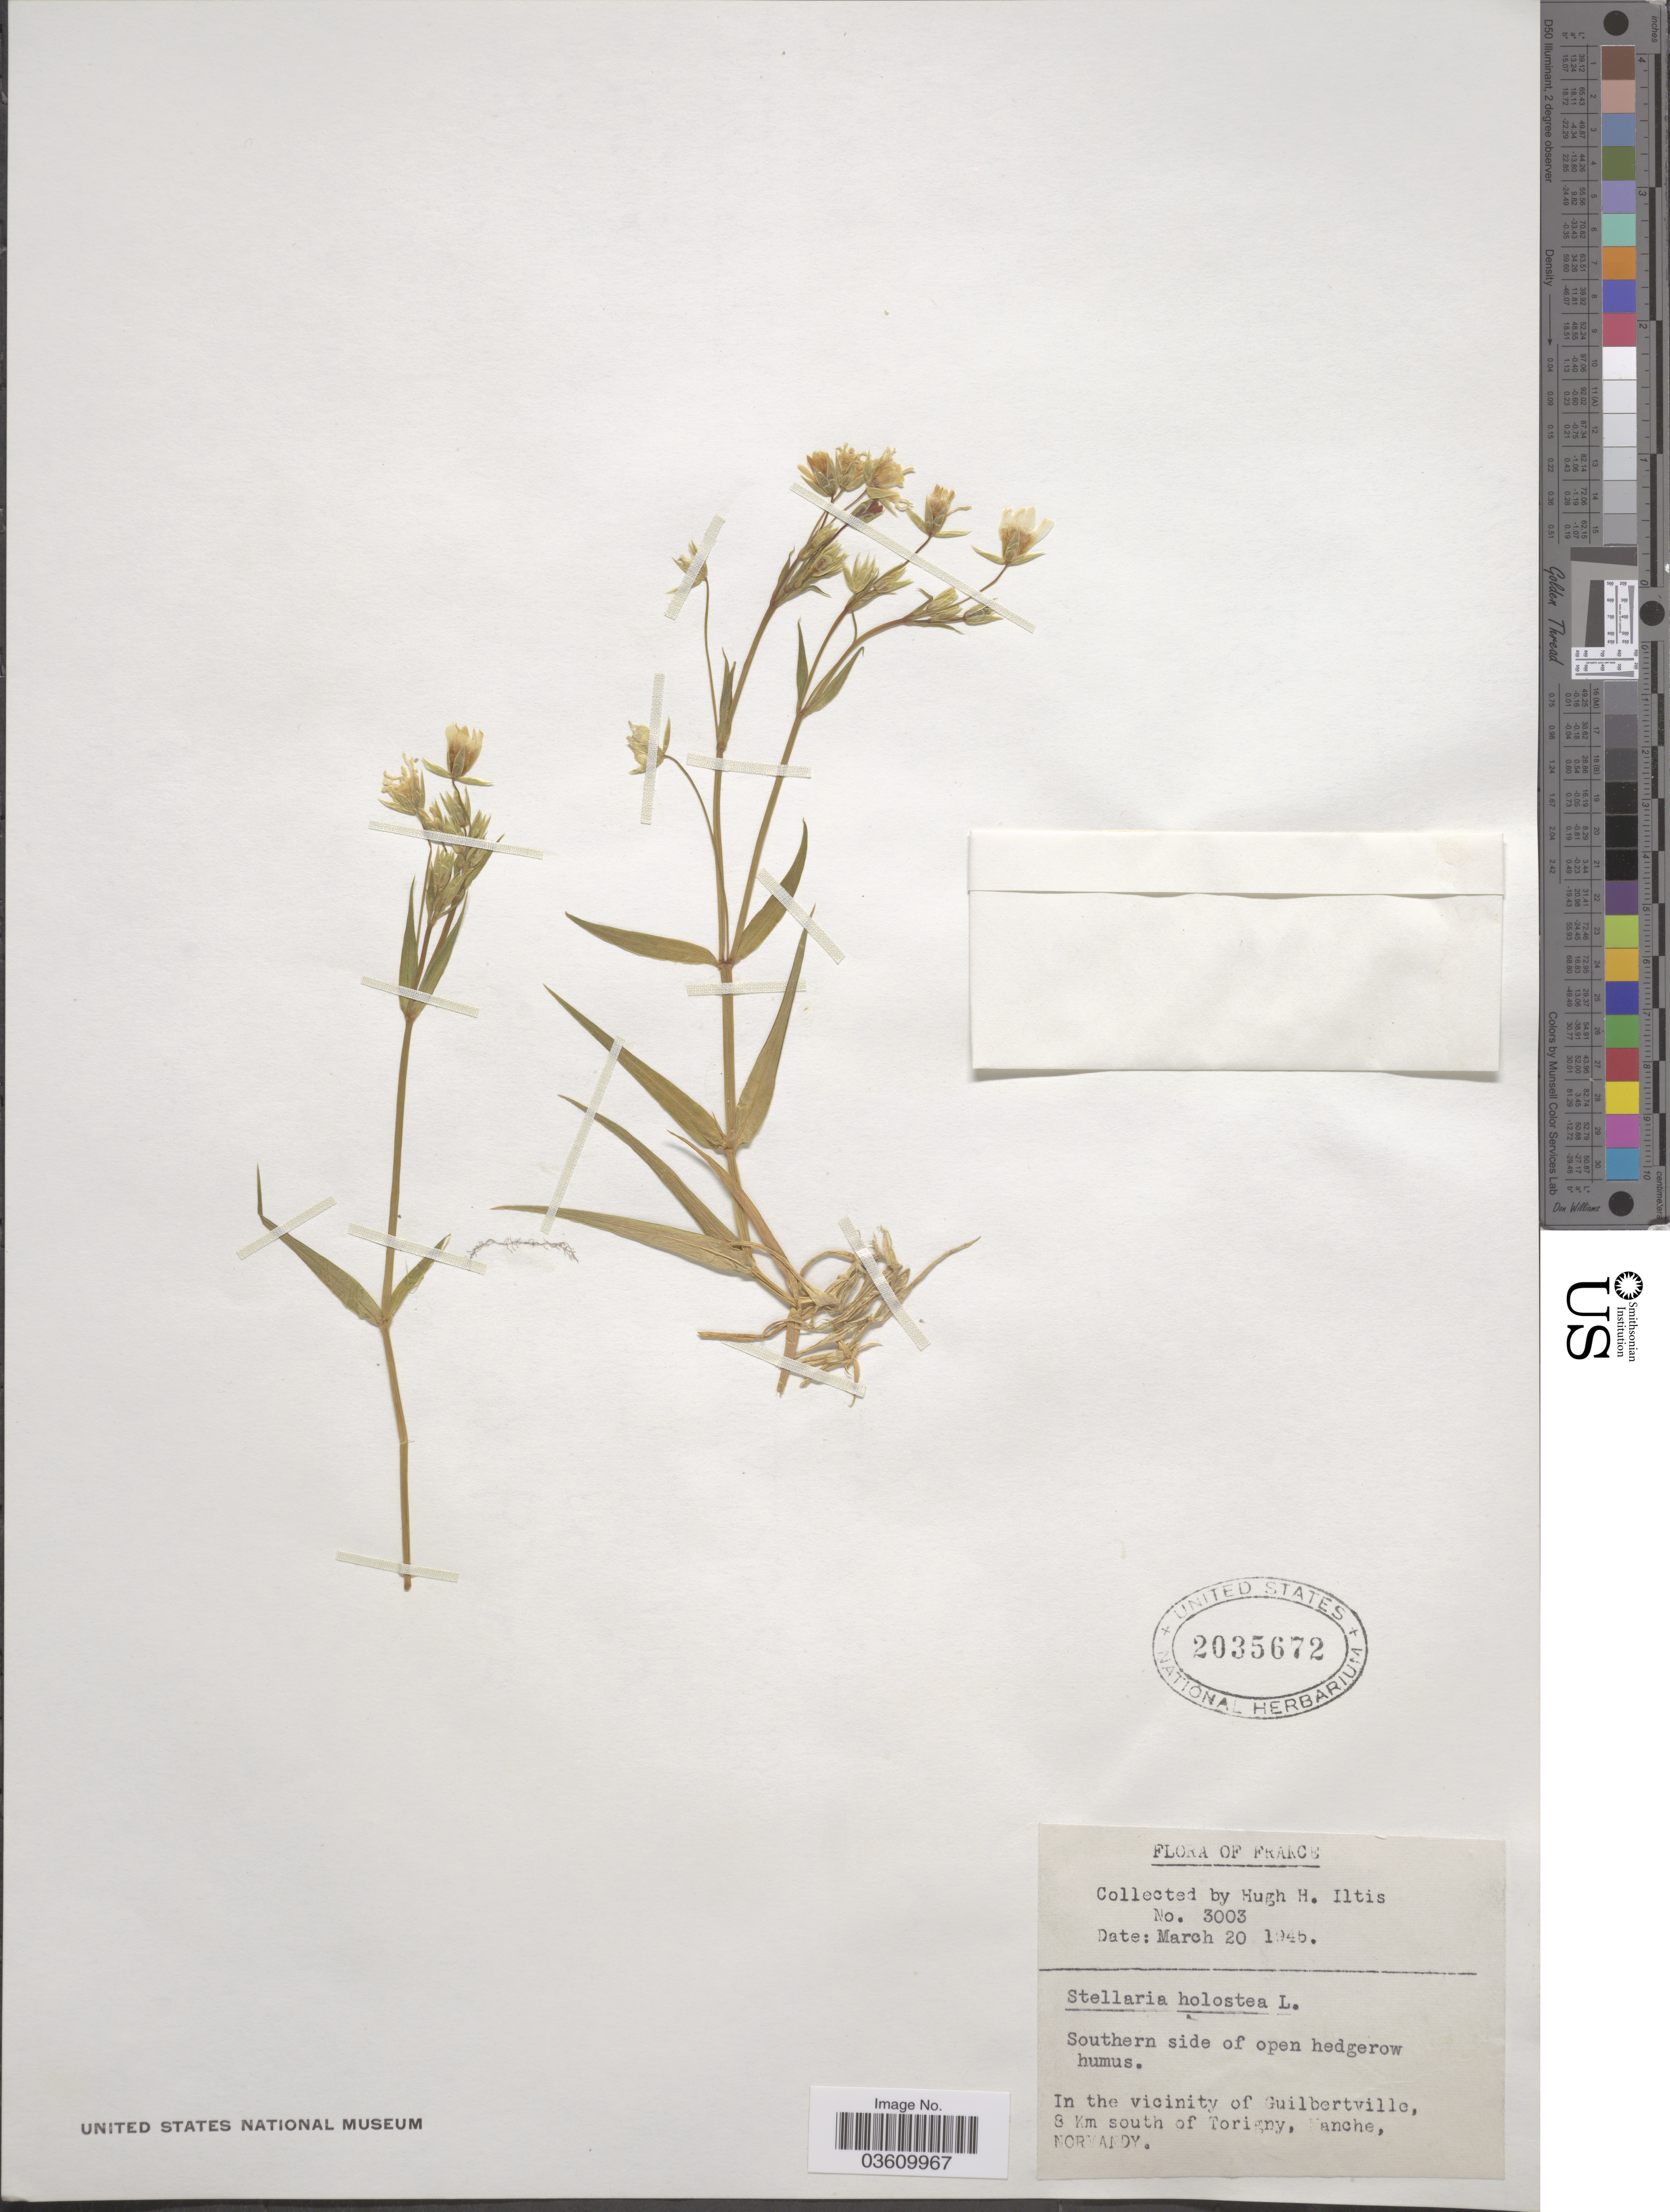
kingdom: Plantae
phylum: Tracheophyta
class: Magnoliopsida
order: Caryophyllales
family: Caryophyllaceae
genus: Rabelera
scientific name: Rabelera holostea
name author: (L.) M.T. Sharples & E.A. Tripp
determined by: U.S. National Herbarium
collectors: H. H. Iltis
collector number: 3003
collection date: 1945-03-20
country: France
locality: In the vicinity of Guilbertville, 8 Km south of Torigny, Manche, Normandy.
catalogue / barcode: US 2035672